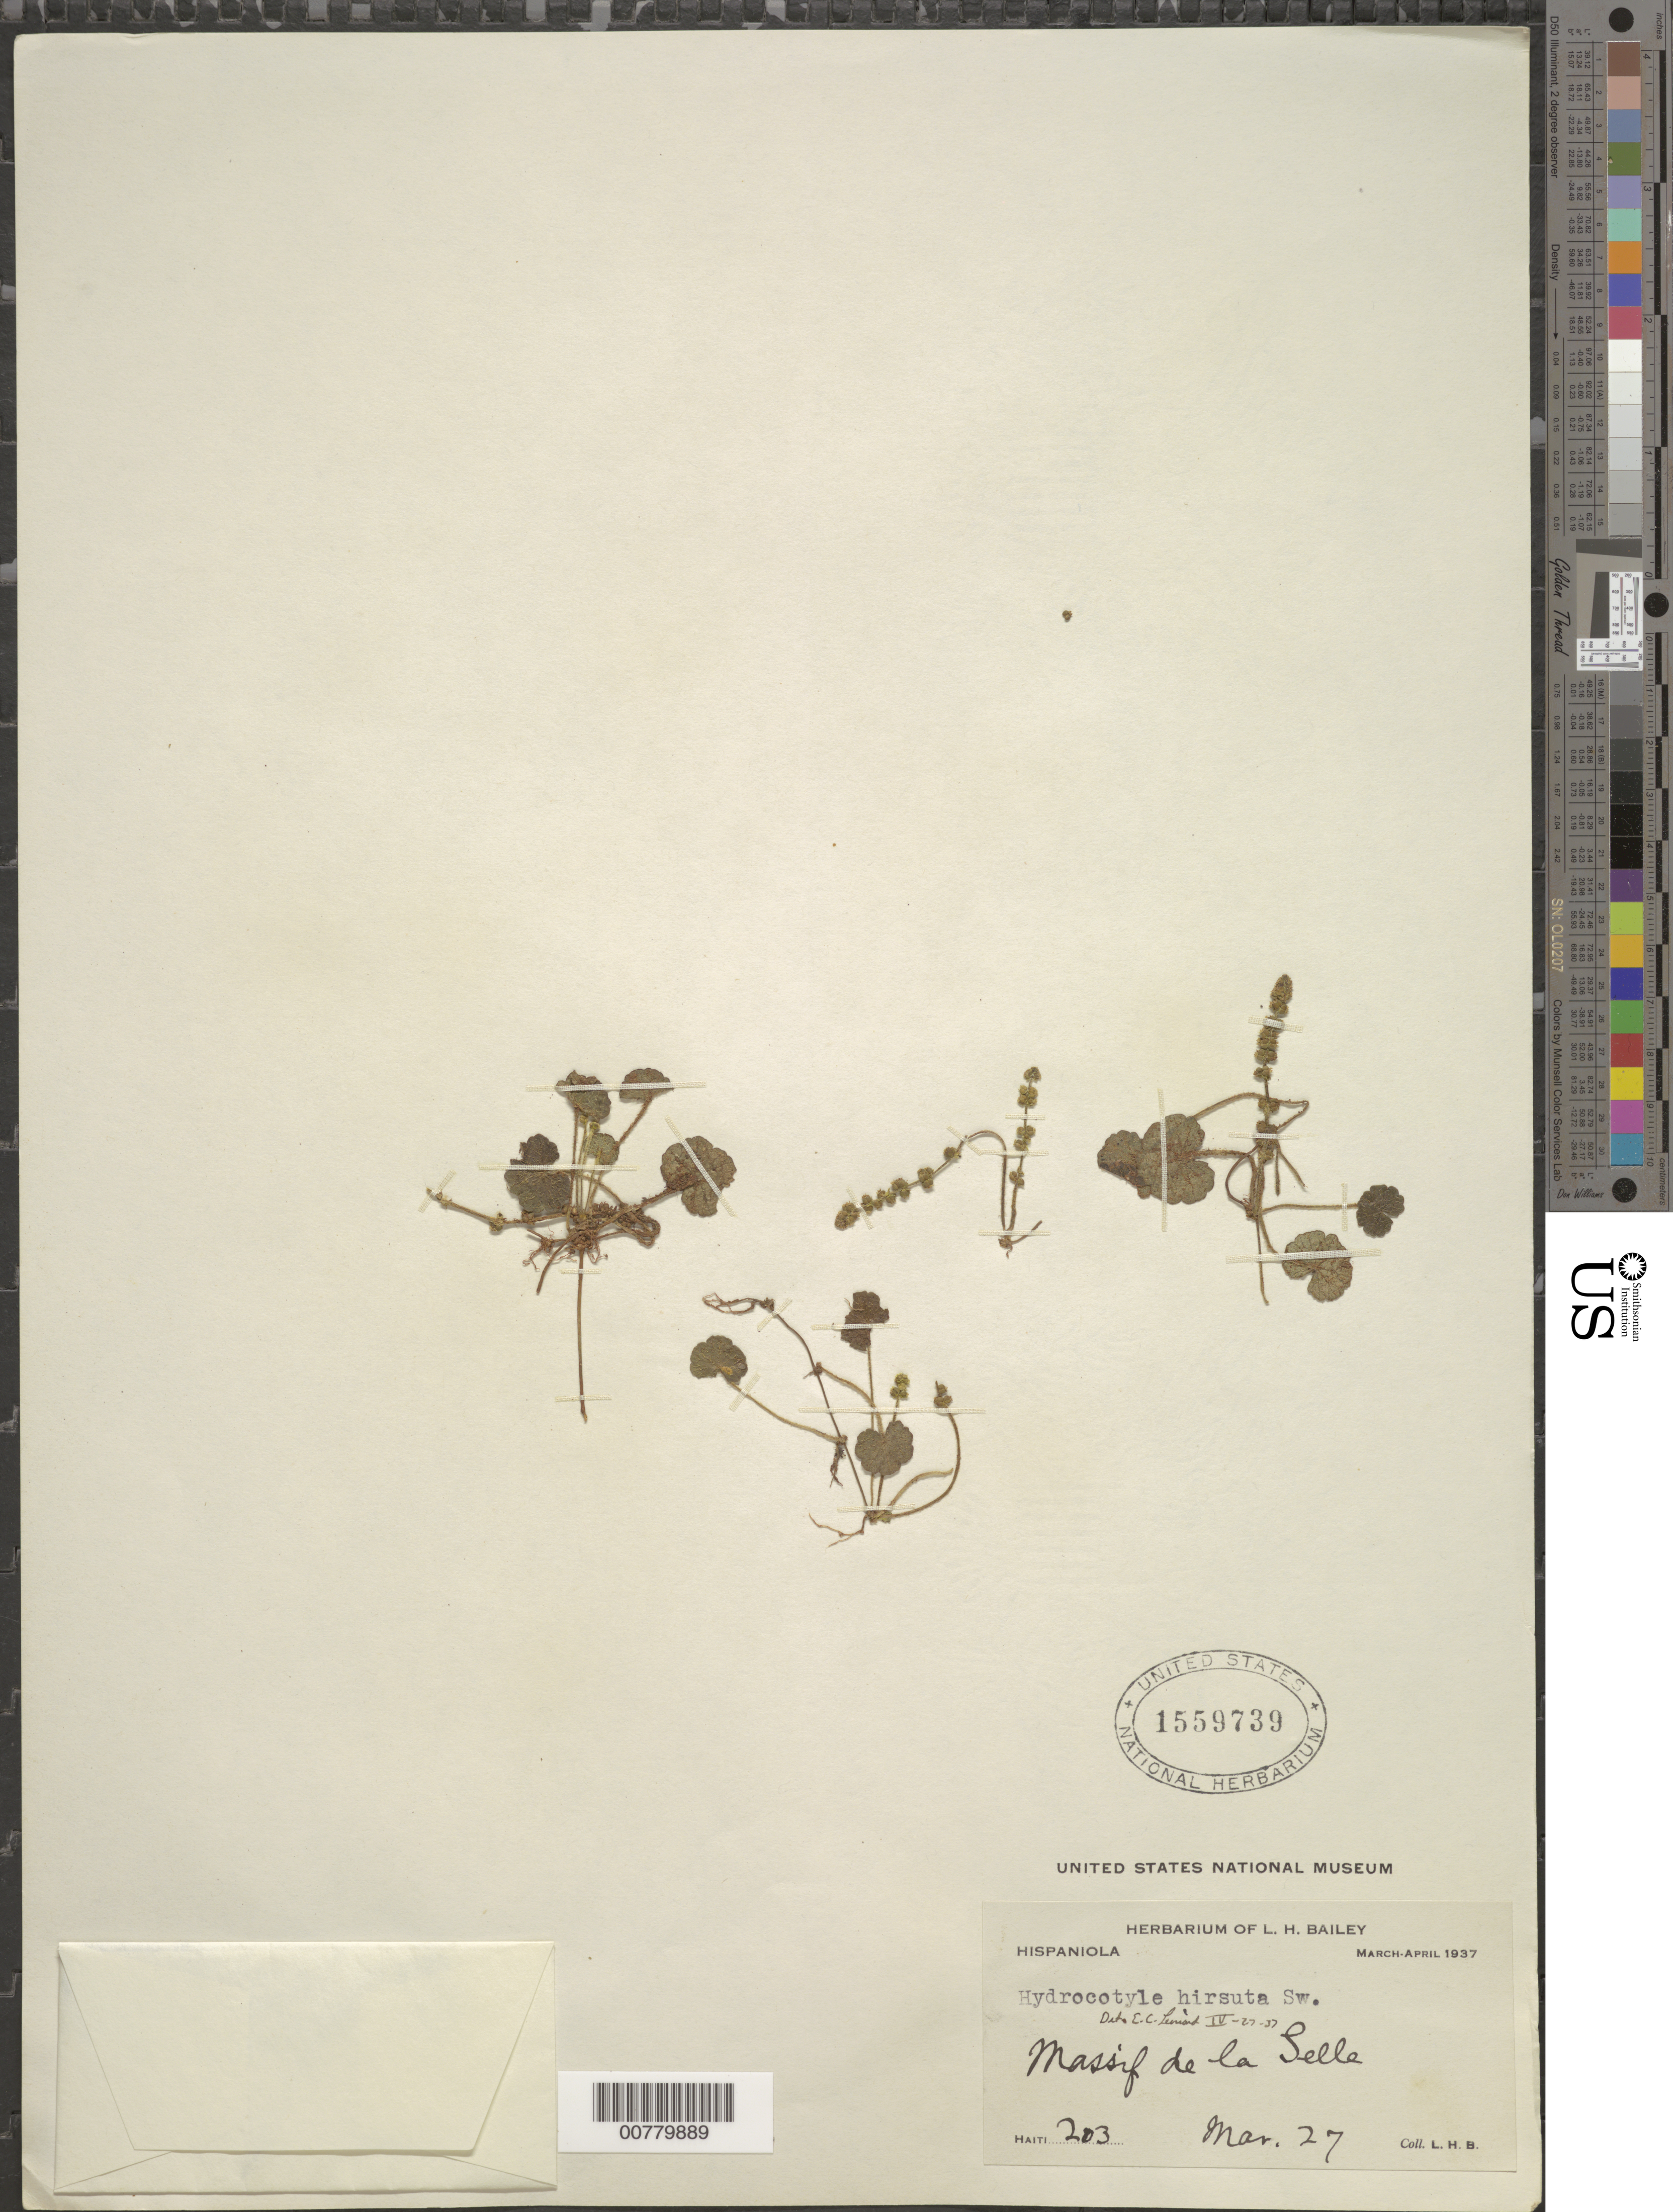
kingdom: Plantae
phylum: Tracheophyta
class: Magnoliopsida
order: Apiales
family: Araliaceae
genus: Hydrocotyle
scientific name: Hydrocotyle hirsuta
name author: Sw.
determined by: Leonard, Emery C., (US)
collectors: L. H. Bailey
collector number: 203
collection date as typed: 27 Mar 1937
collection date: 1937-03-27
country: Haiti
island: Hispaniola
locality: Massif de la Selle.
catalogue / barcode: US 1559739